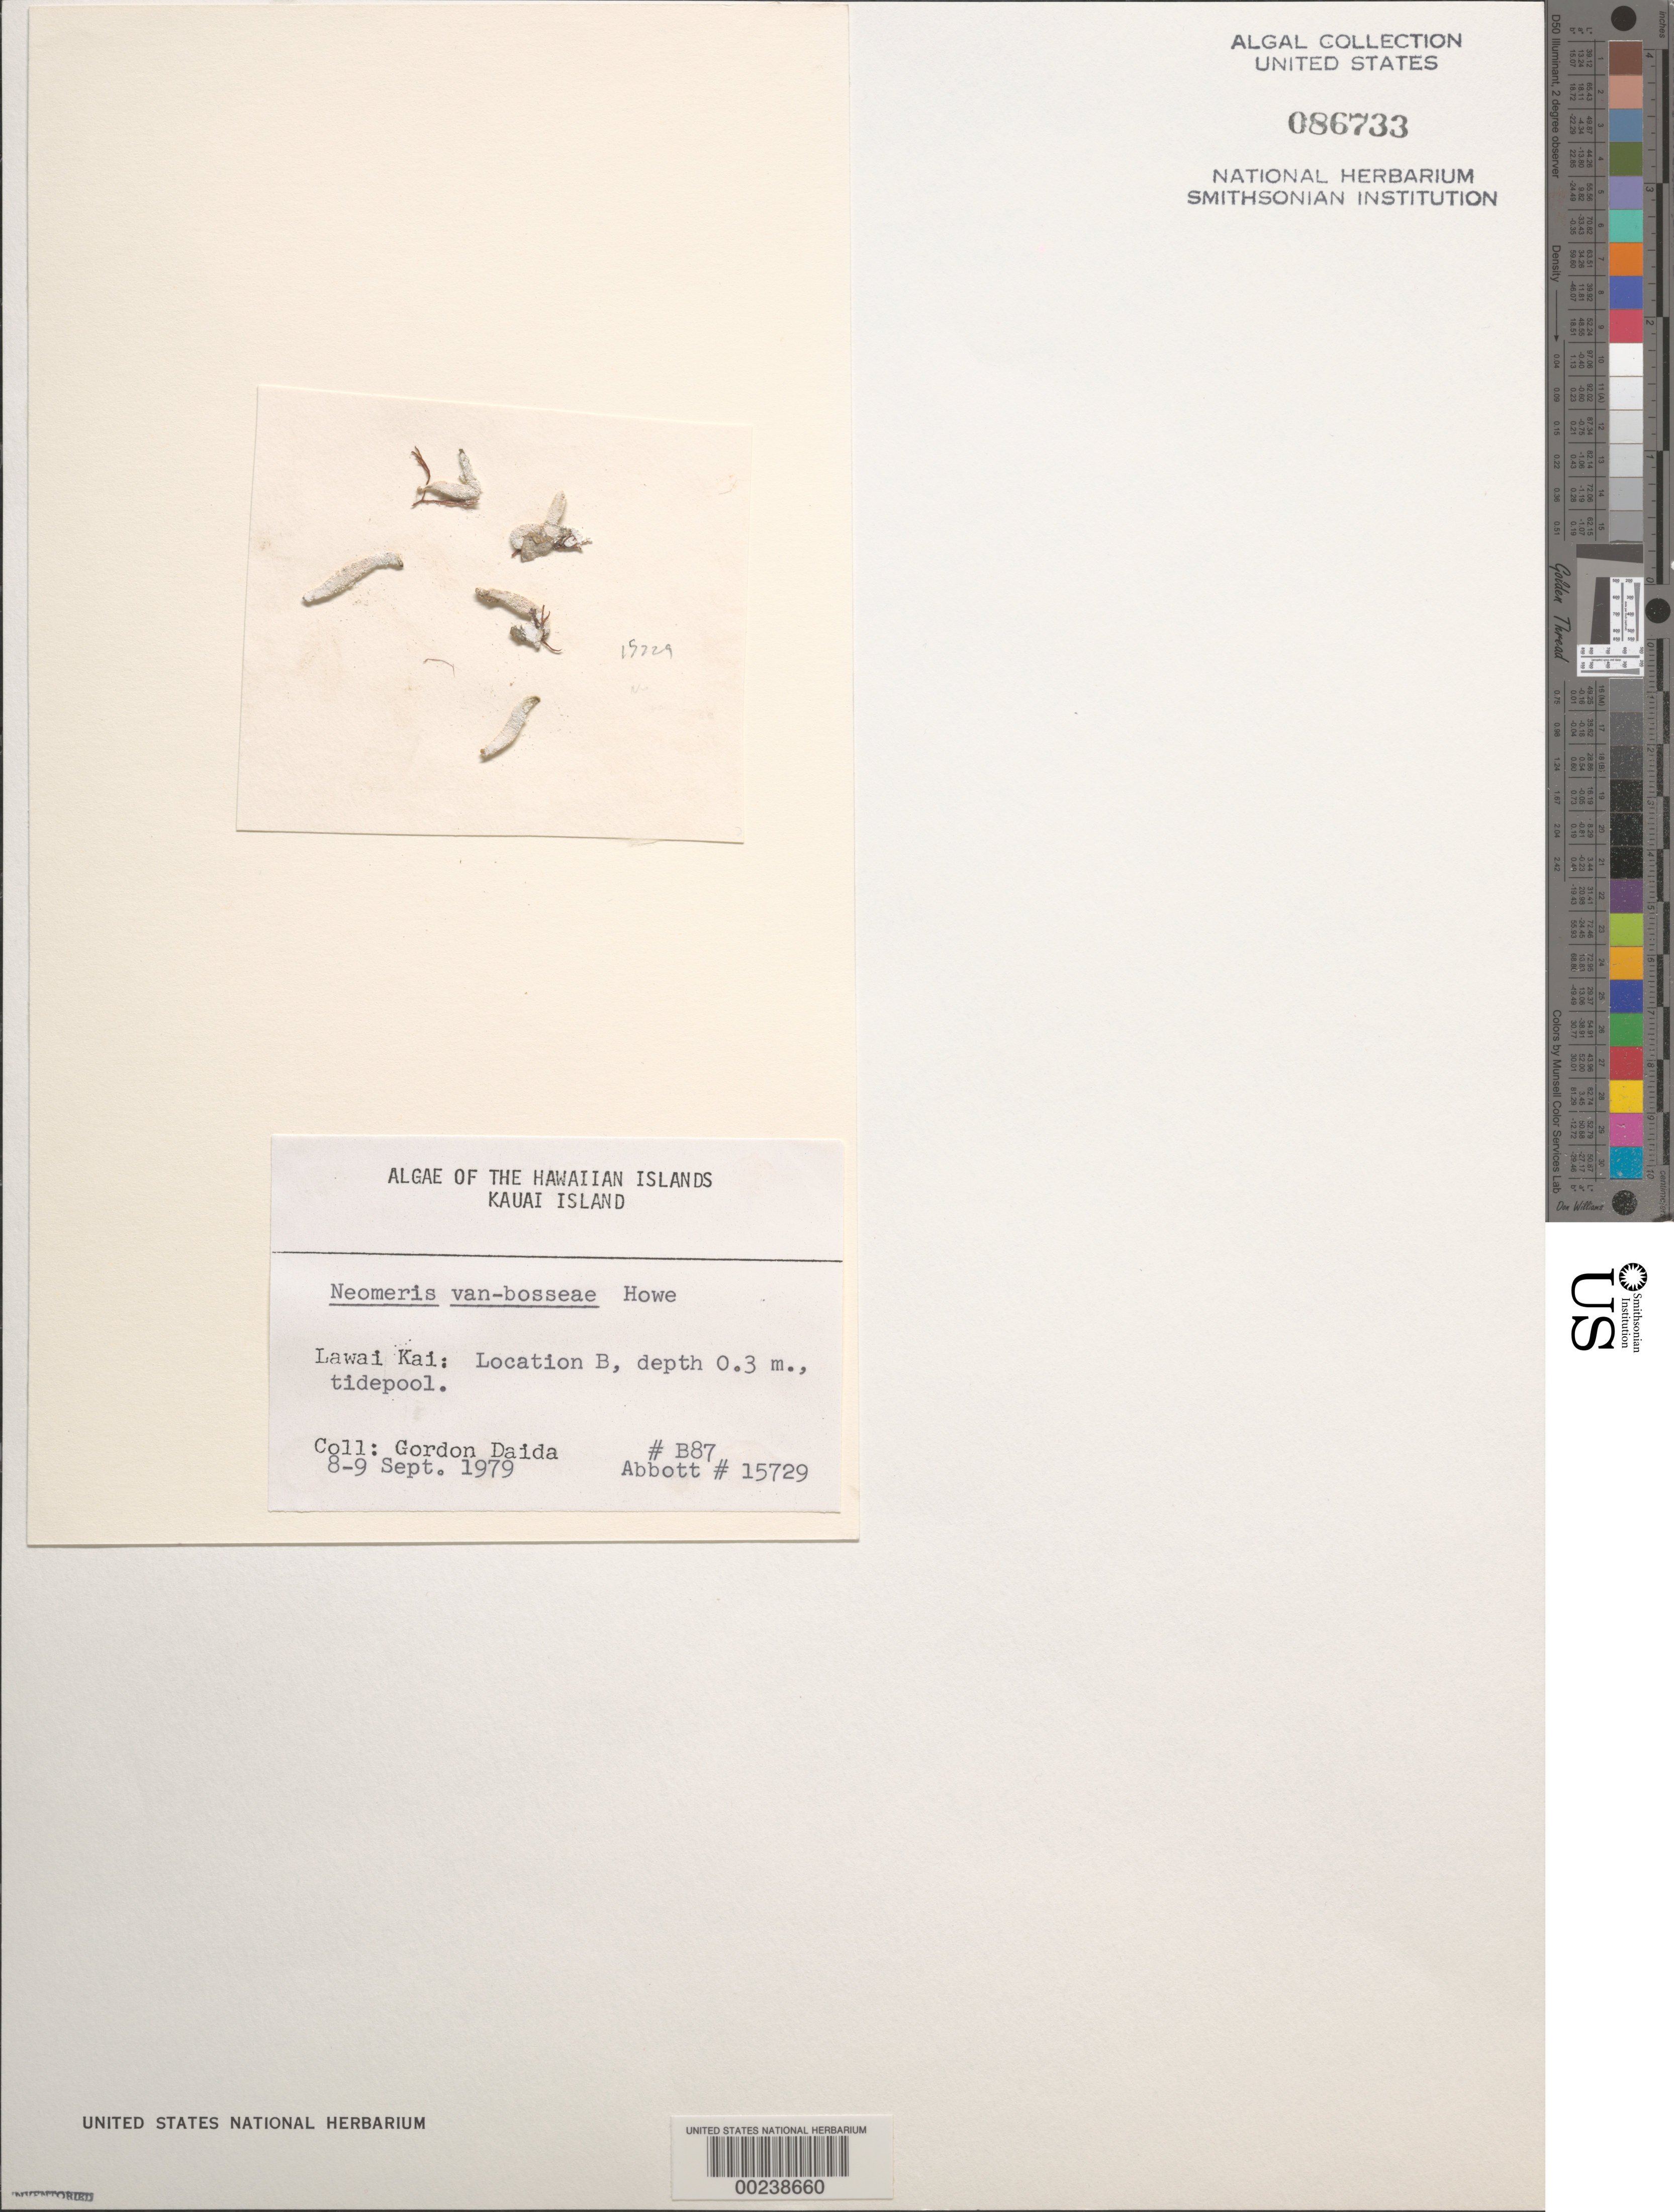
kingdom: Plantae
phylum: Chlorophyta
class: Ulvophyceae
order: Dasycladales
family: Dasycladaceae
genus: Neomeris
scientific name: Neomeris vanbosseae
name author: M. Howe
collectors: G. Daida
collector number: B87 & IAA 15729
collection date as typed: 08 Sep 1979 to 09 Sep 1979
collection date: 1979-09-08/1979-09-09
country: United States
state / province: Hawaii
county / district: Kaui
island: Kaua'i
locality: Lawai Kai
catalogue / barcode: US 86733